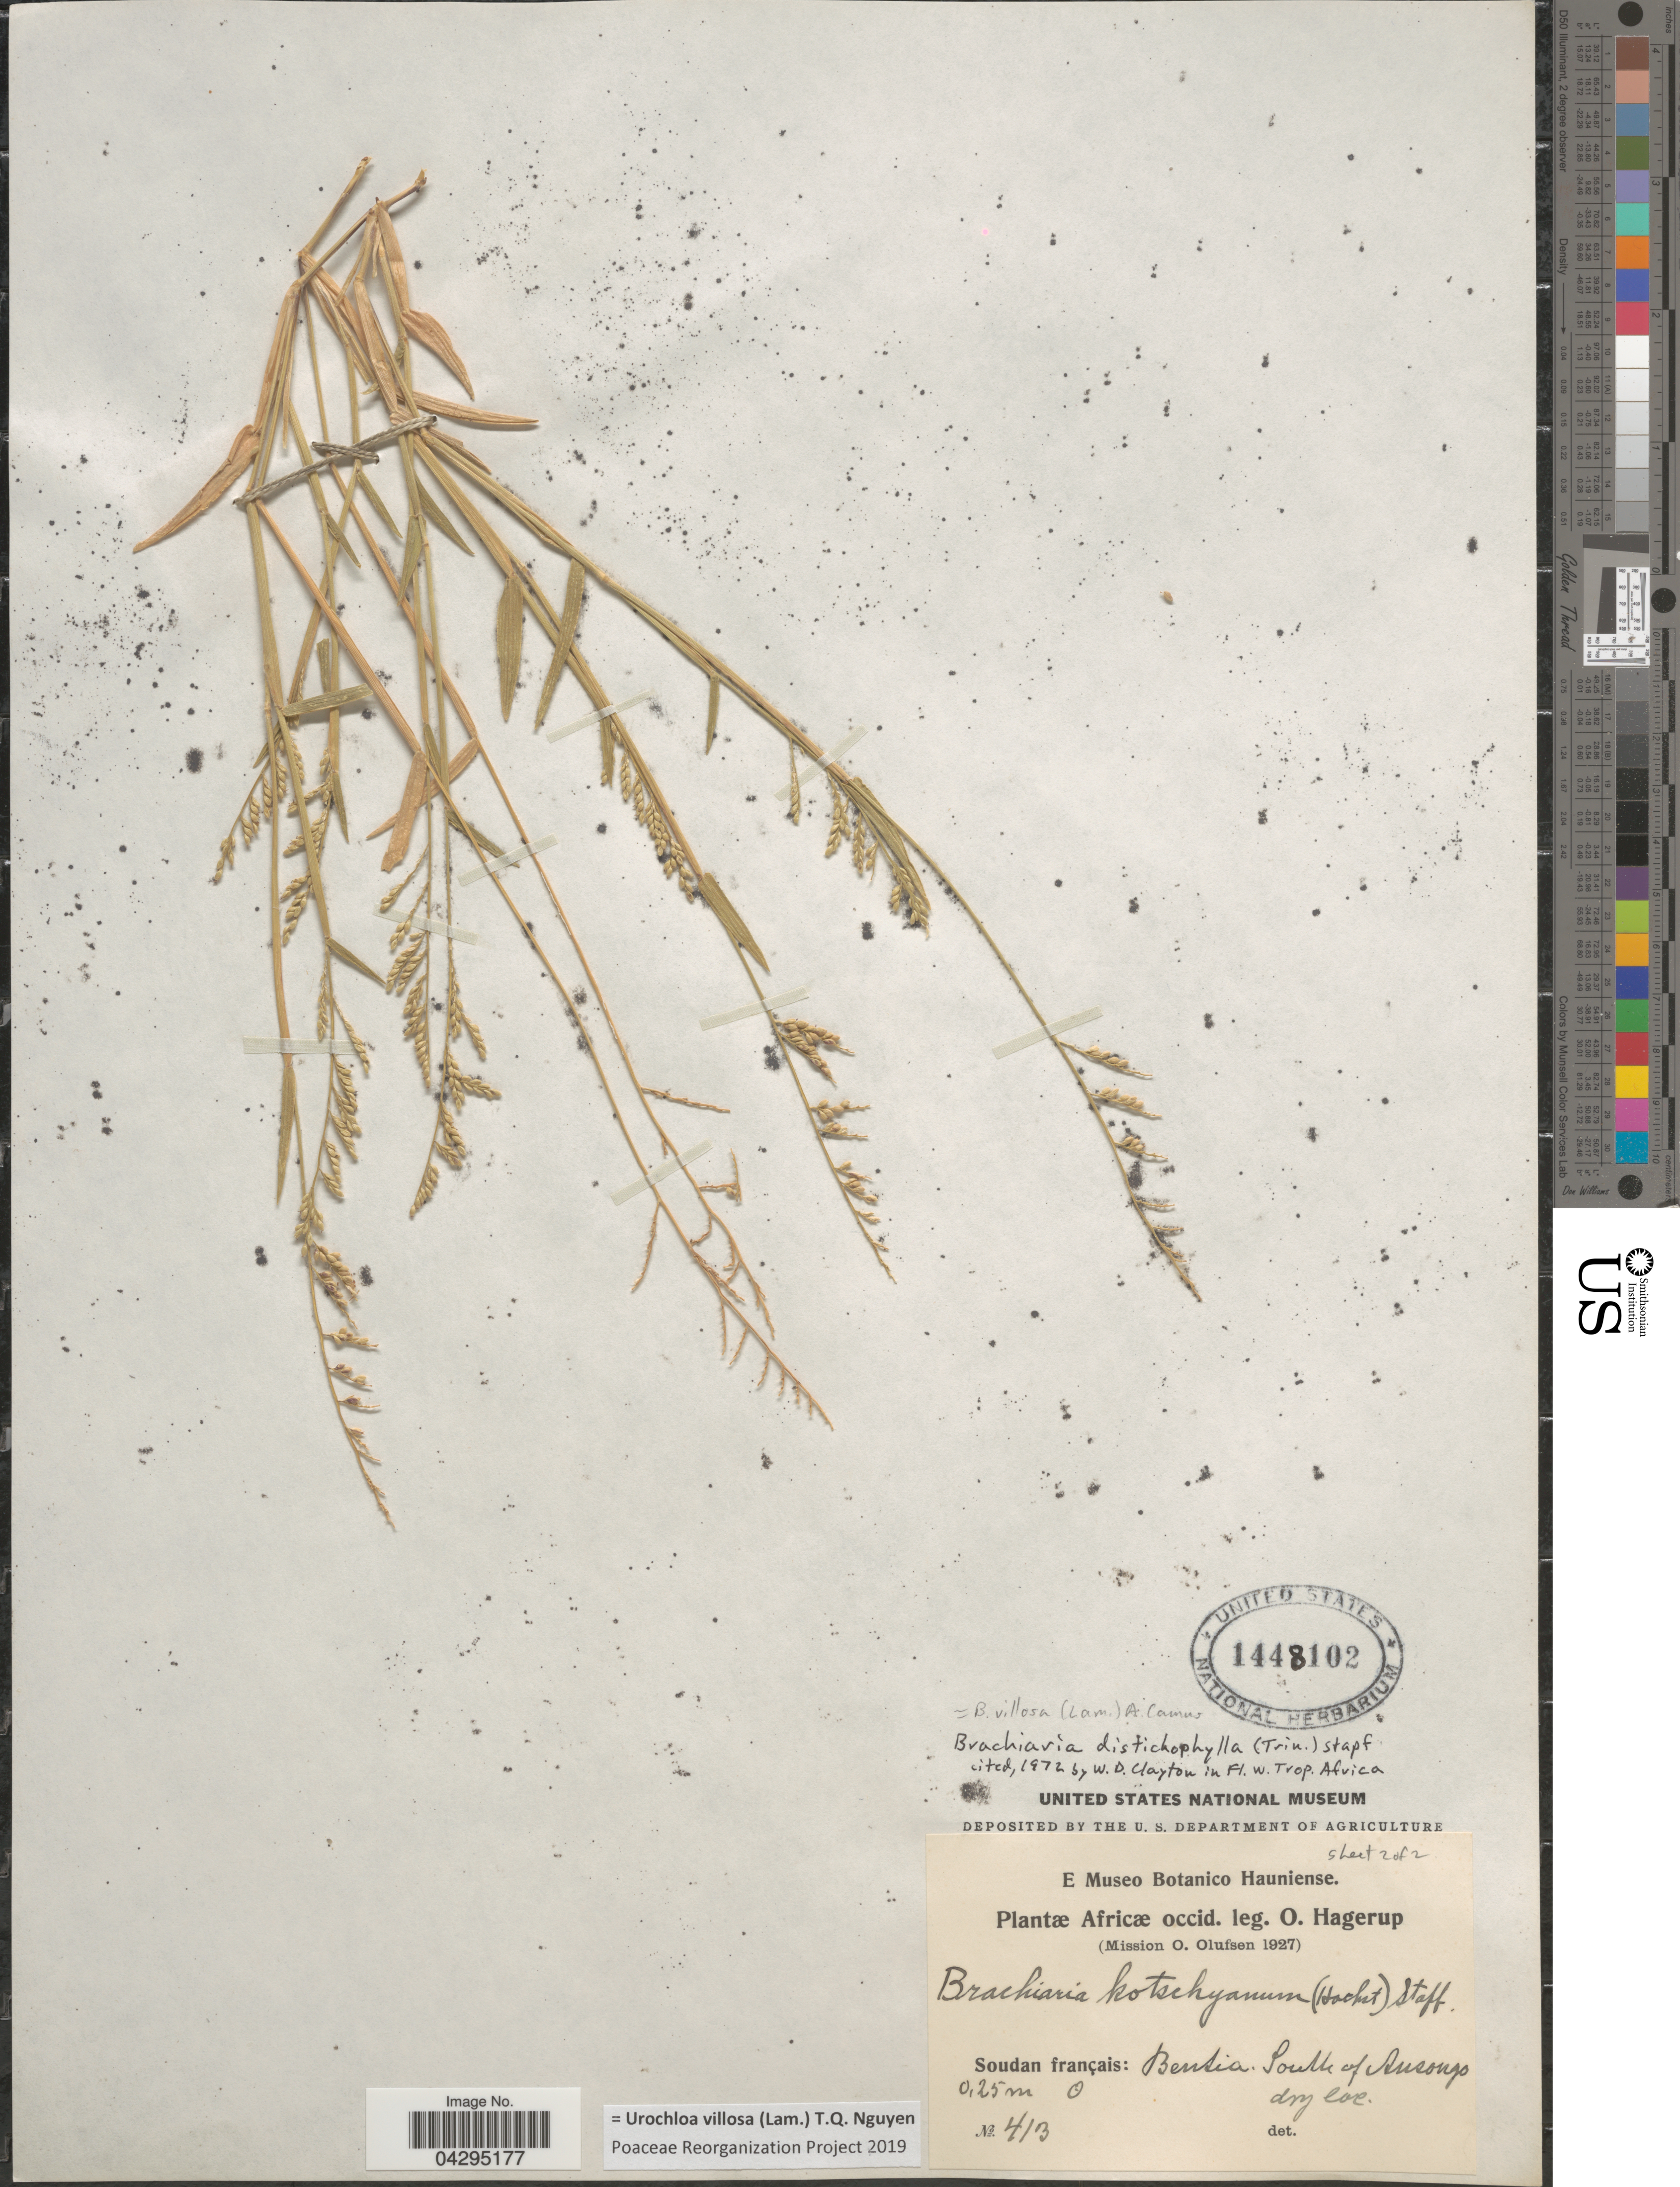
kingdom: Plantae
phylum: Tracheophyta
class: Liliopsida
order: Poales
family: Poaceae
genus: Urochloa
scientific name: Urochloa villosa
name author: (Lam.) T.Q. Nguyen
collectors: O. Hagerup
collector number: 413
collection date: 1927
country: Mali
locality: Africæ occid. (Mission O. Olufsen 1927). Soudan français: Bentia. South of Ansongo.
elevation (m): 0.25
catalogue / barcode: US 1448102